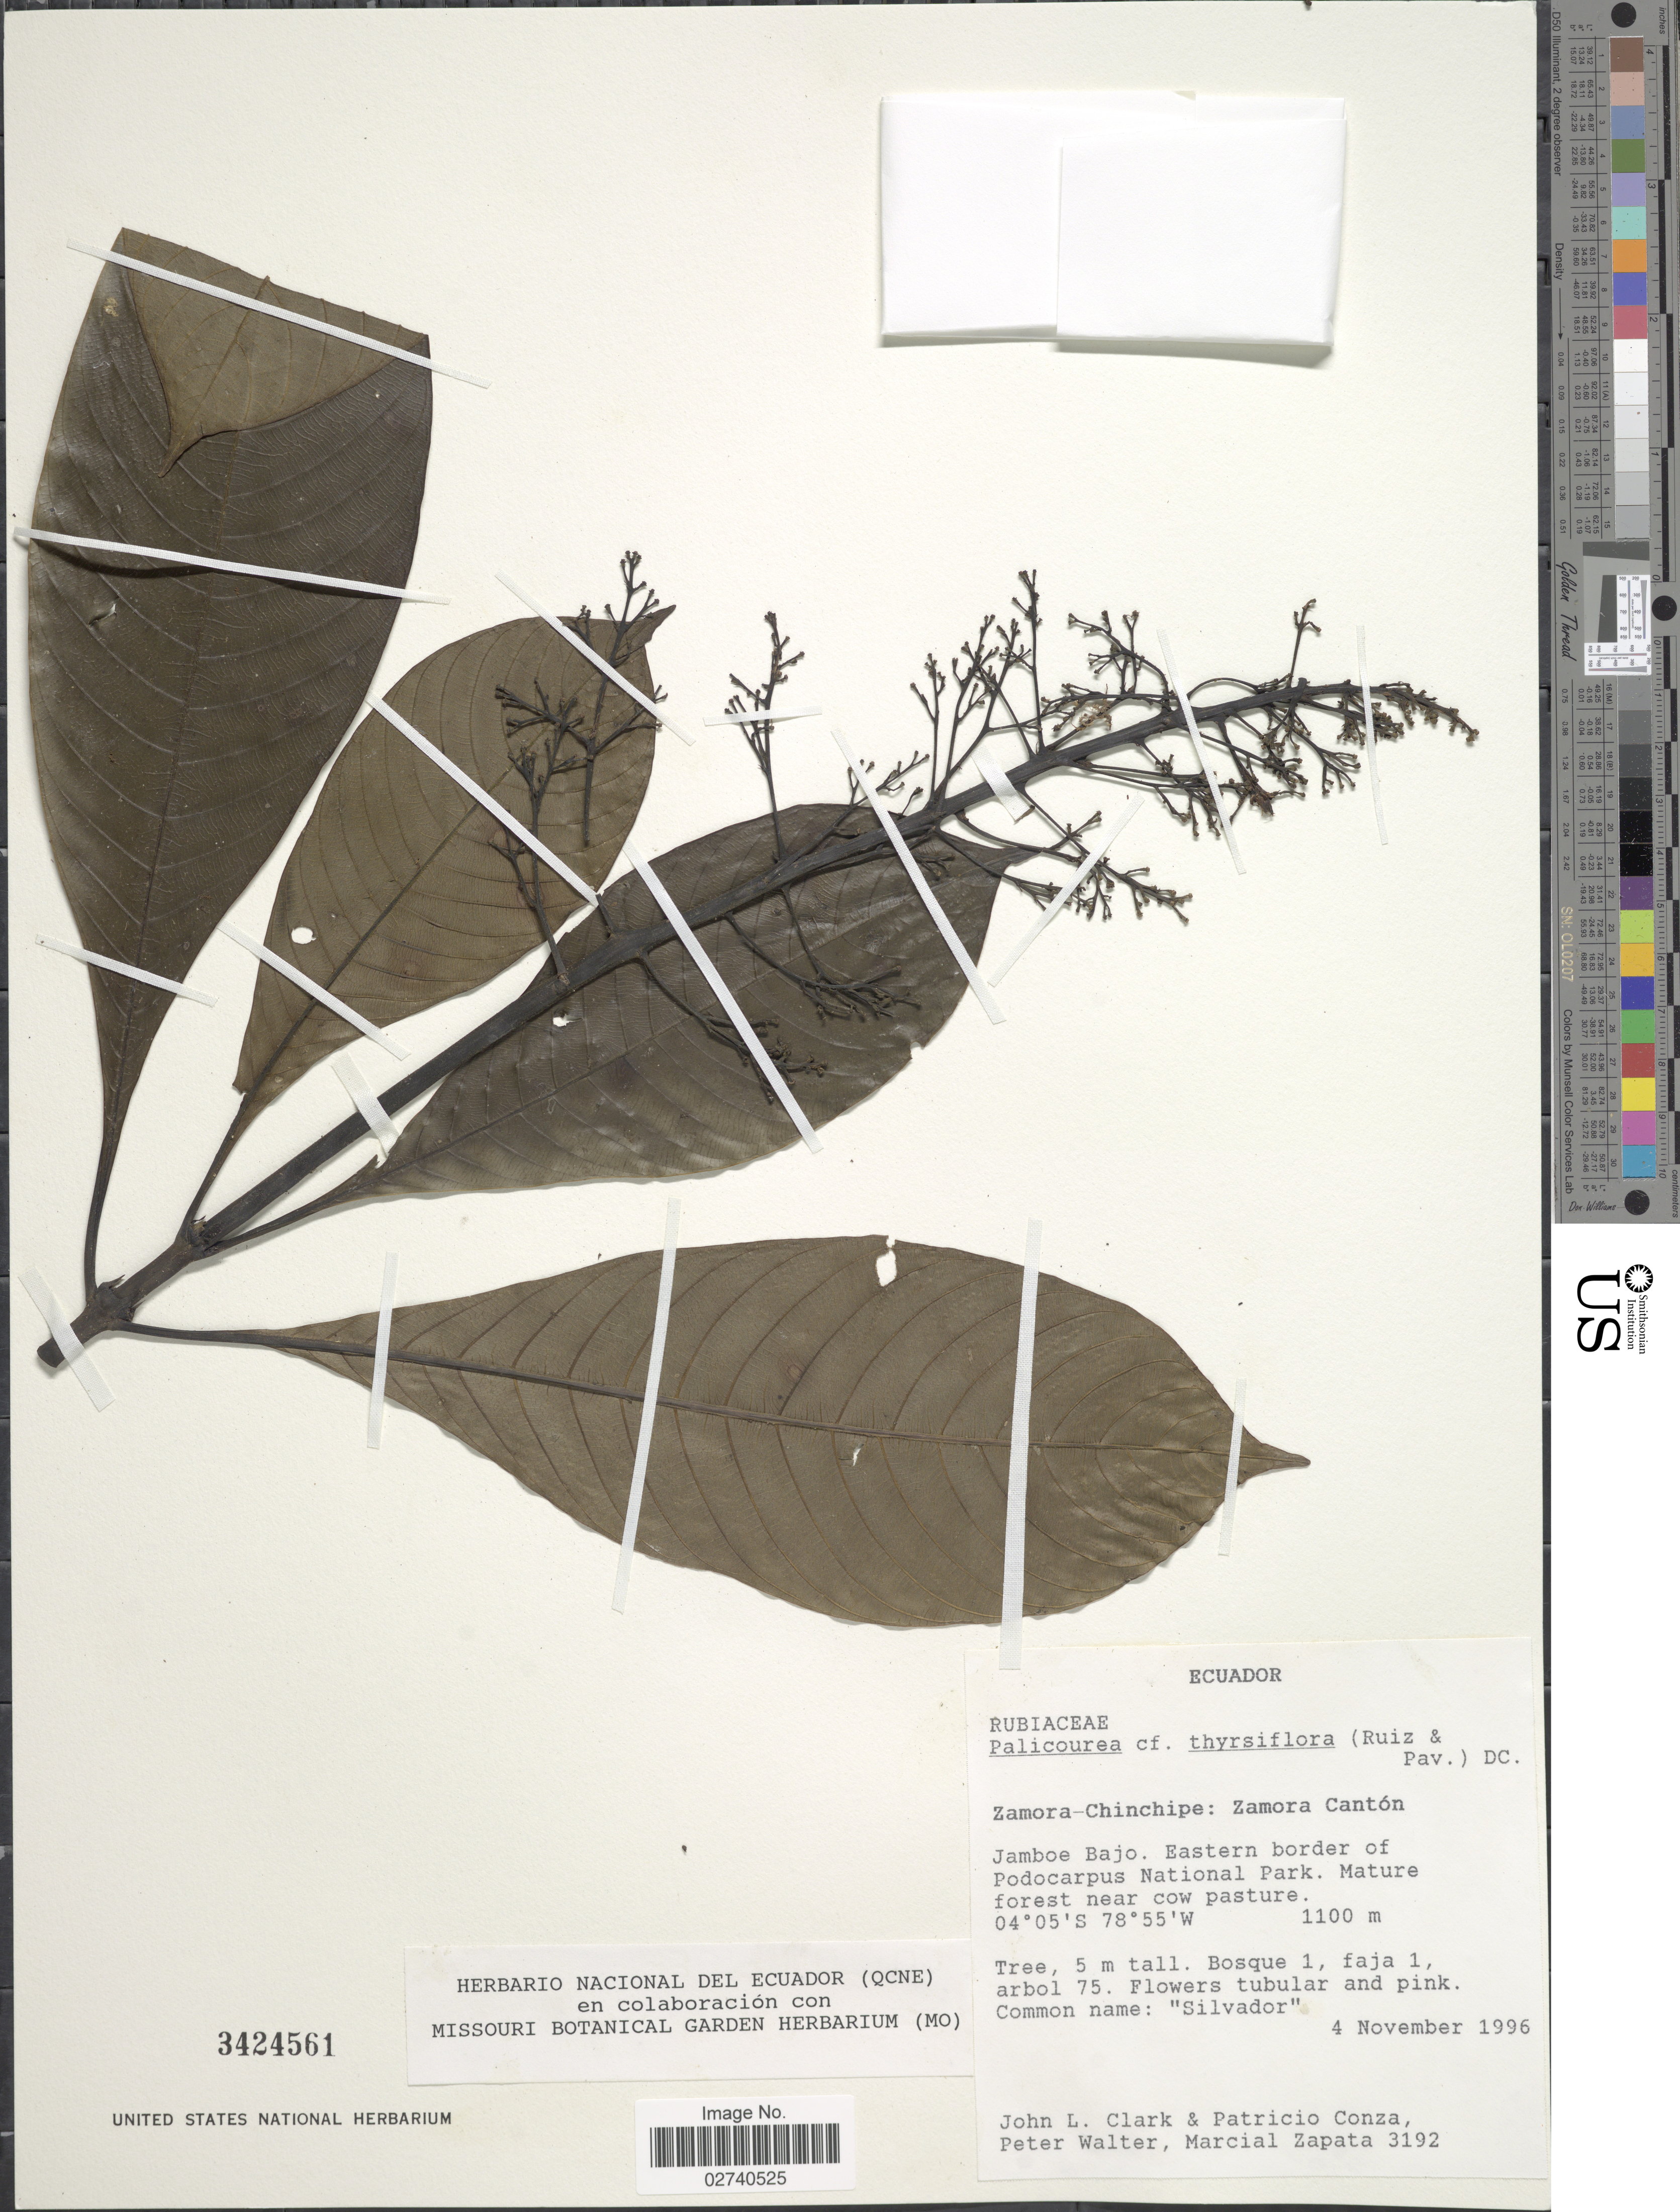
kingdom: Plantae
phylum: Tracheophyta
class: Magnoliopsida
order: Gentianales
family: Rubiaceae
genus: Palicourea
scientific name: Palicourea thyrsiflora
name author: (Ruiz & Pav.) DC.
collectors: J. L. Clark, P. Conza, P. Walter & M. Zapata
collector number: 3192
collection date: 1996-11-04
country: Ecuador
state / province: Zamora-Chinchipe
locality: Zamora Canton. Jamboe Bajo. Eastern border of Podocarpus National Park. Mature forest near cow pasture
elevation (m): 1100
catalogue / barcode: US 3424561